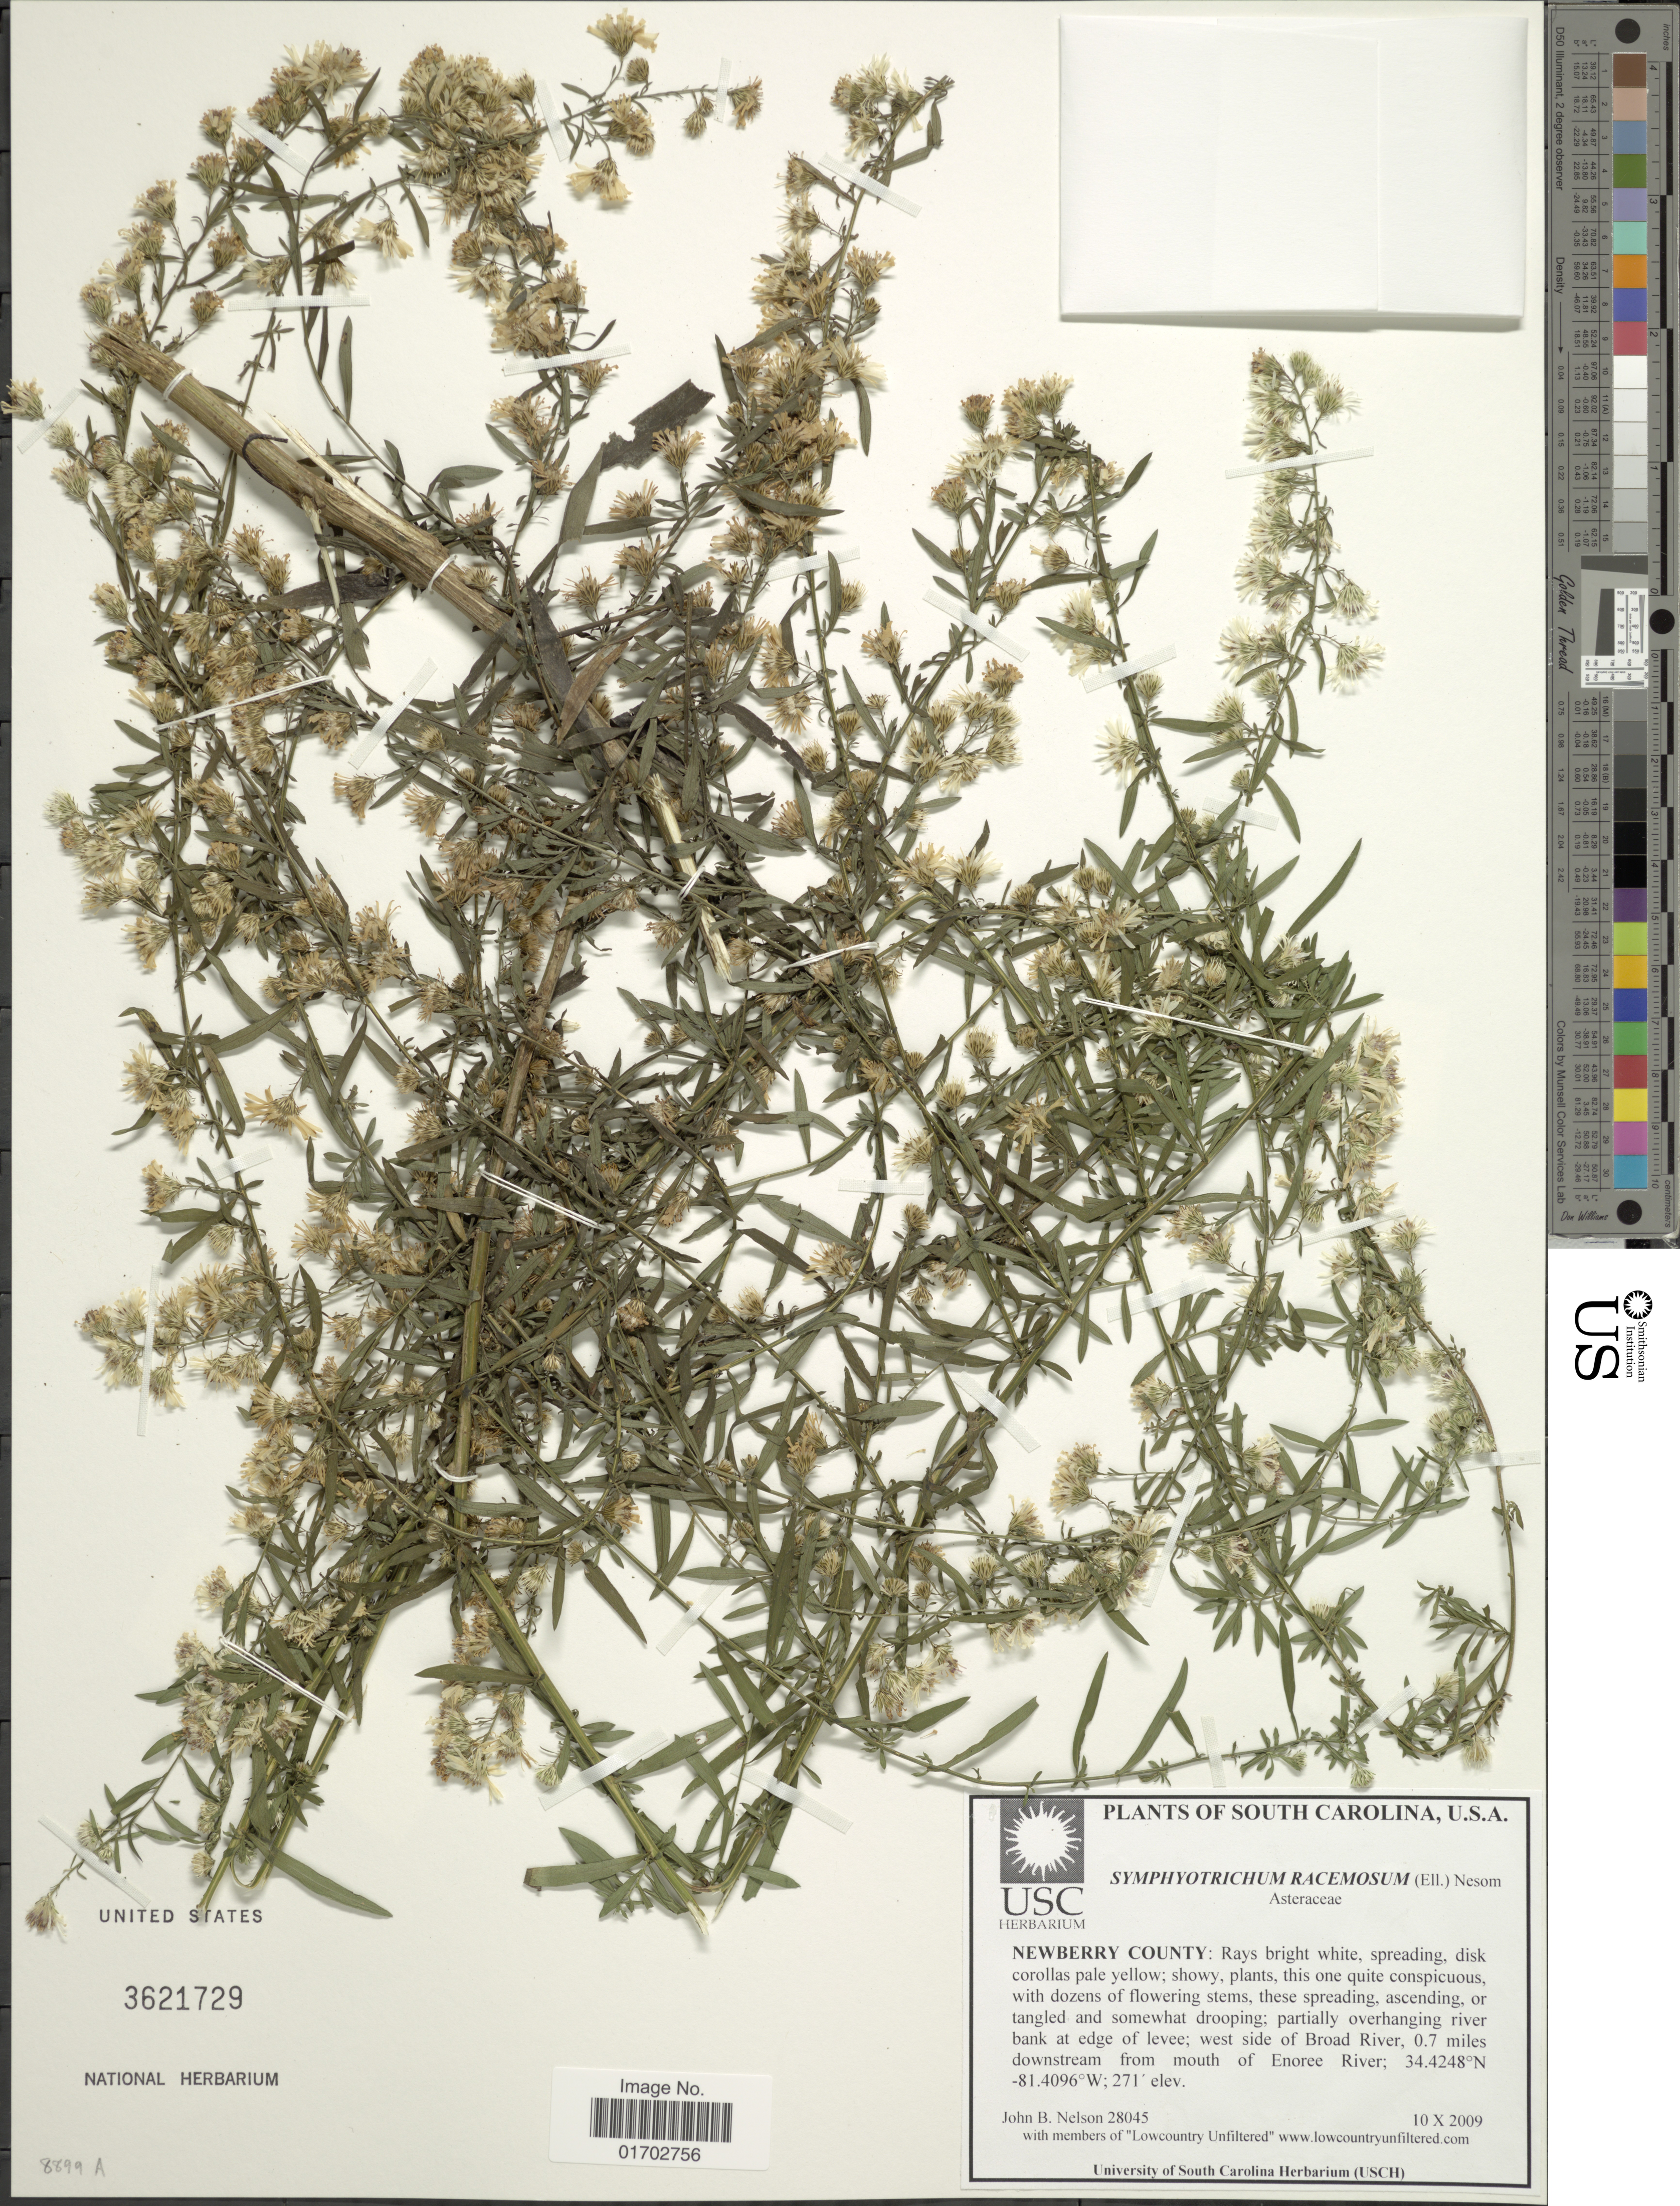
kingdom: Plantae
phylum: Tracheophyta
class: Magnoliopsida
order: Asterales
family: Asteraceae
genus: Symphyotrichum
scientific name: Symphyotrichum racemosum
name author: (Elliott) G.L. Nesom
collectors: J. B. Nelson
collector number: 28045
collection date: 2009-10-10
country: United States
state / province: South Carolina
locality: Newberry County: west side of Broad River, 0.7 miles downstream from mouth of Enoree River.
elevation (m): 83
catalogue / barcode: US 3621729